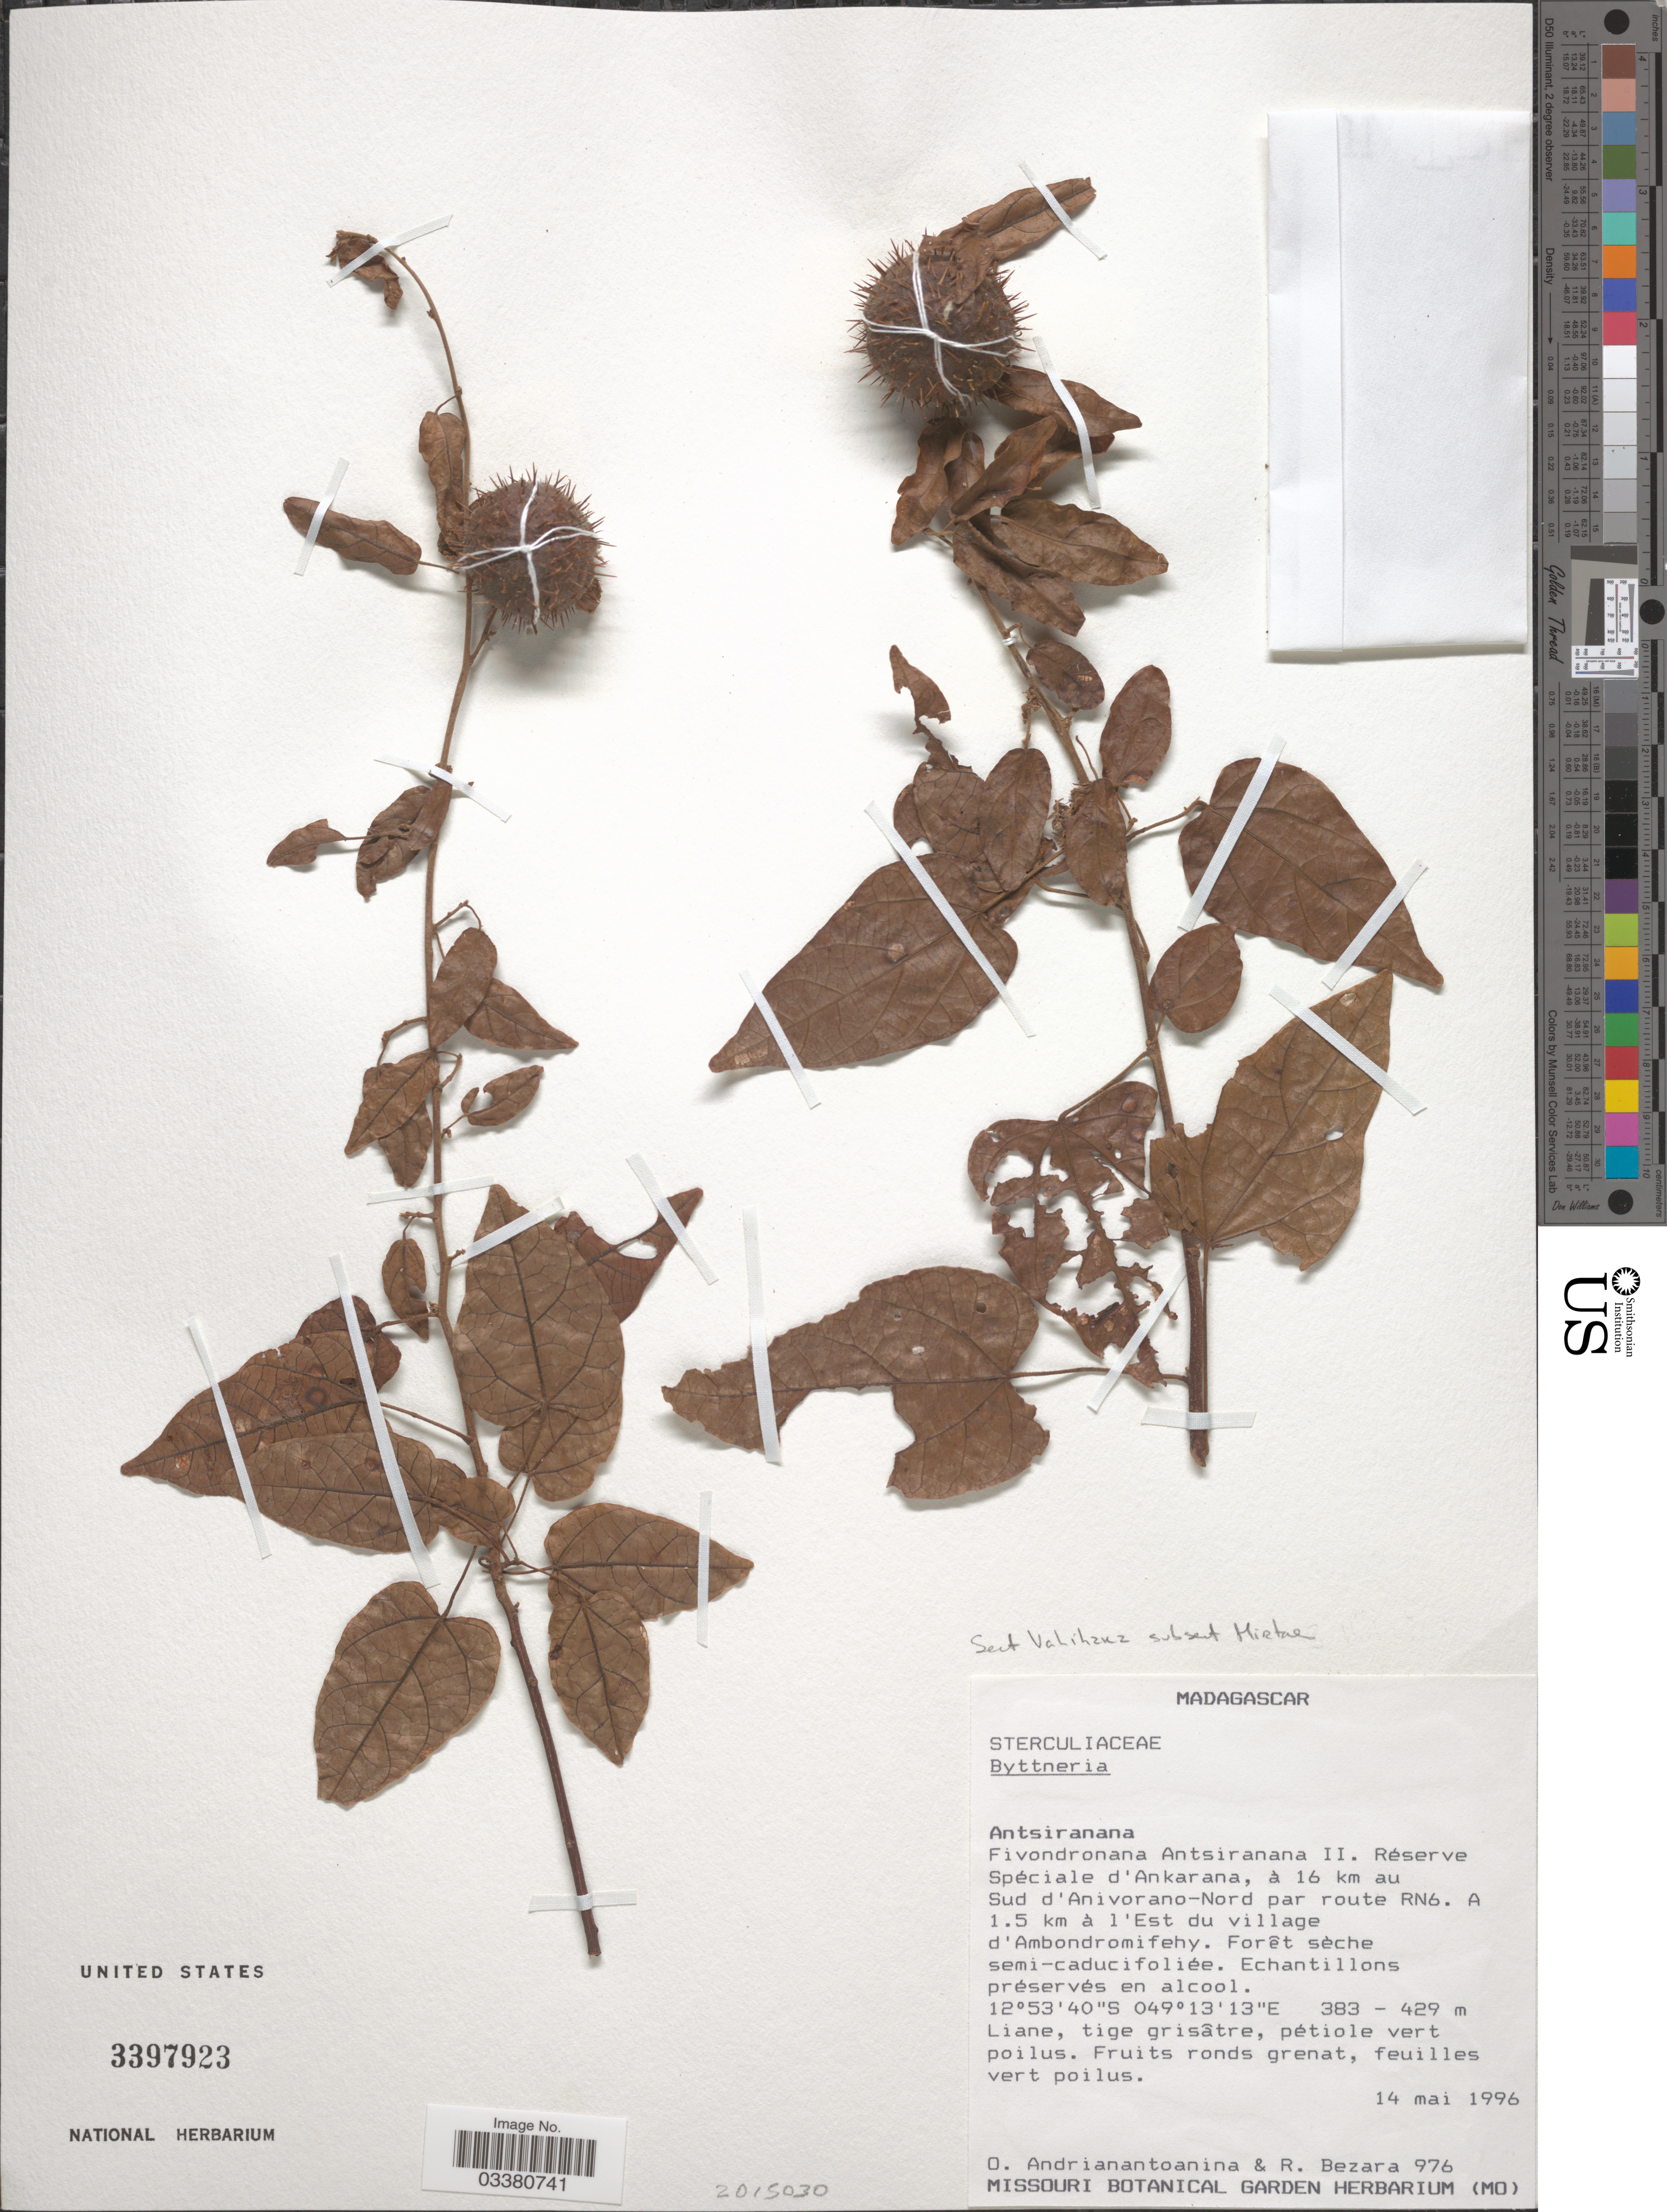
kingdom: Plantae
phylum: Tracheophyta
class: Magnoliopsida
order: Malvales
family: Malvaceae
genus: Byttneria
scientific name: Byttneria sp.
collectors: O. Andrianantoanina & R. Bezara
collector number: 976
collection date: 1996-05-14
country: Madagascar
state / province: Diana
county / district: Antsiranana II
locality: Fivondronana Antsiranana II. Réserve Spéciale d'Ankarana, à 16 km au Sud d'Anivorano-Nord par route RN6. A 1.5 km à l'Est du village d'Ambondromifehy.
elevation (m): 383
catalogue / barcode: US 3397923